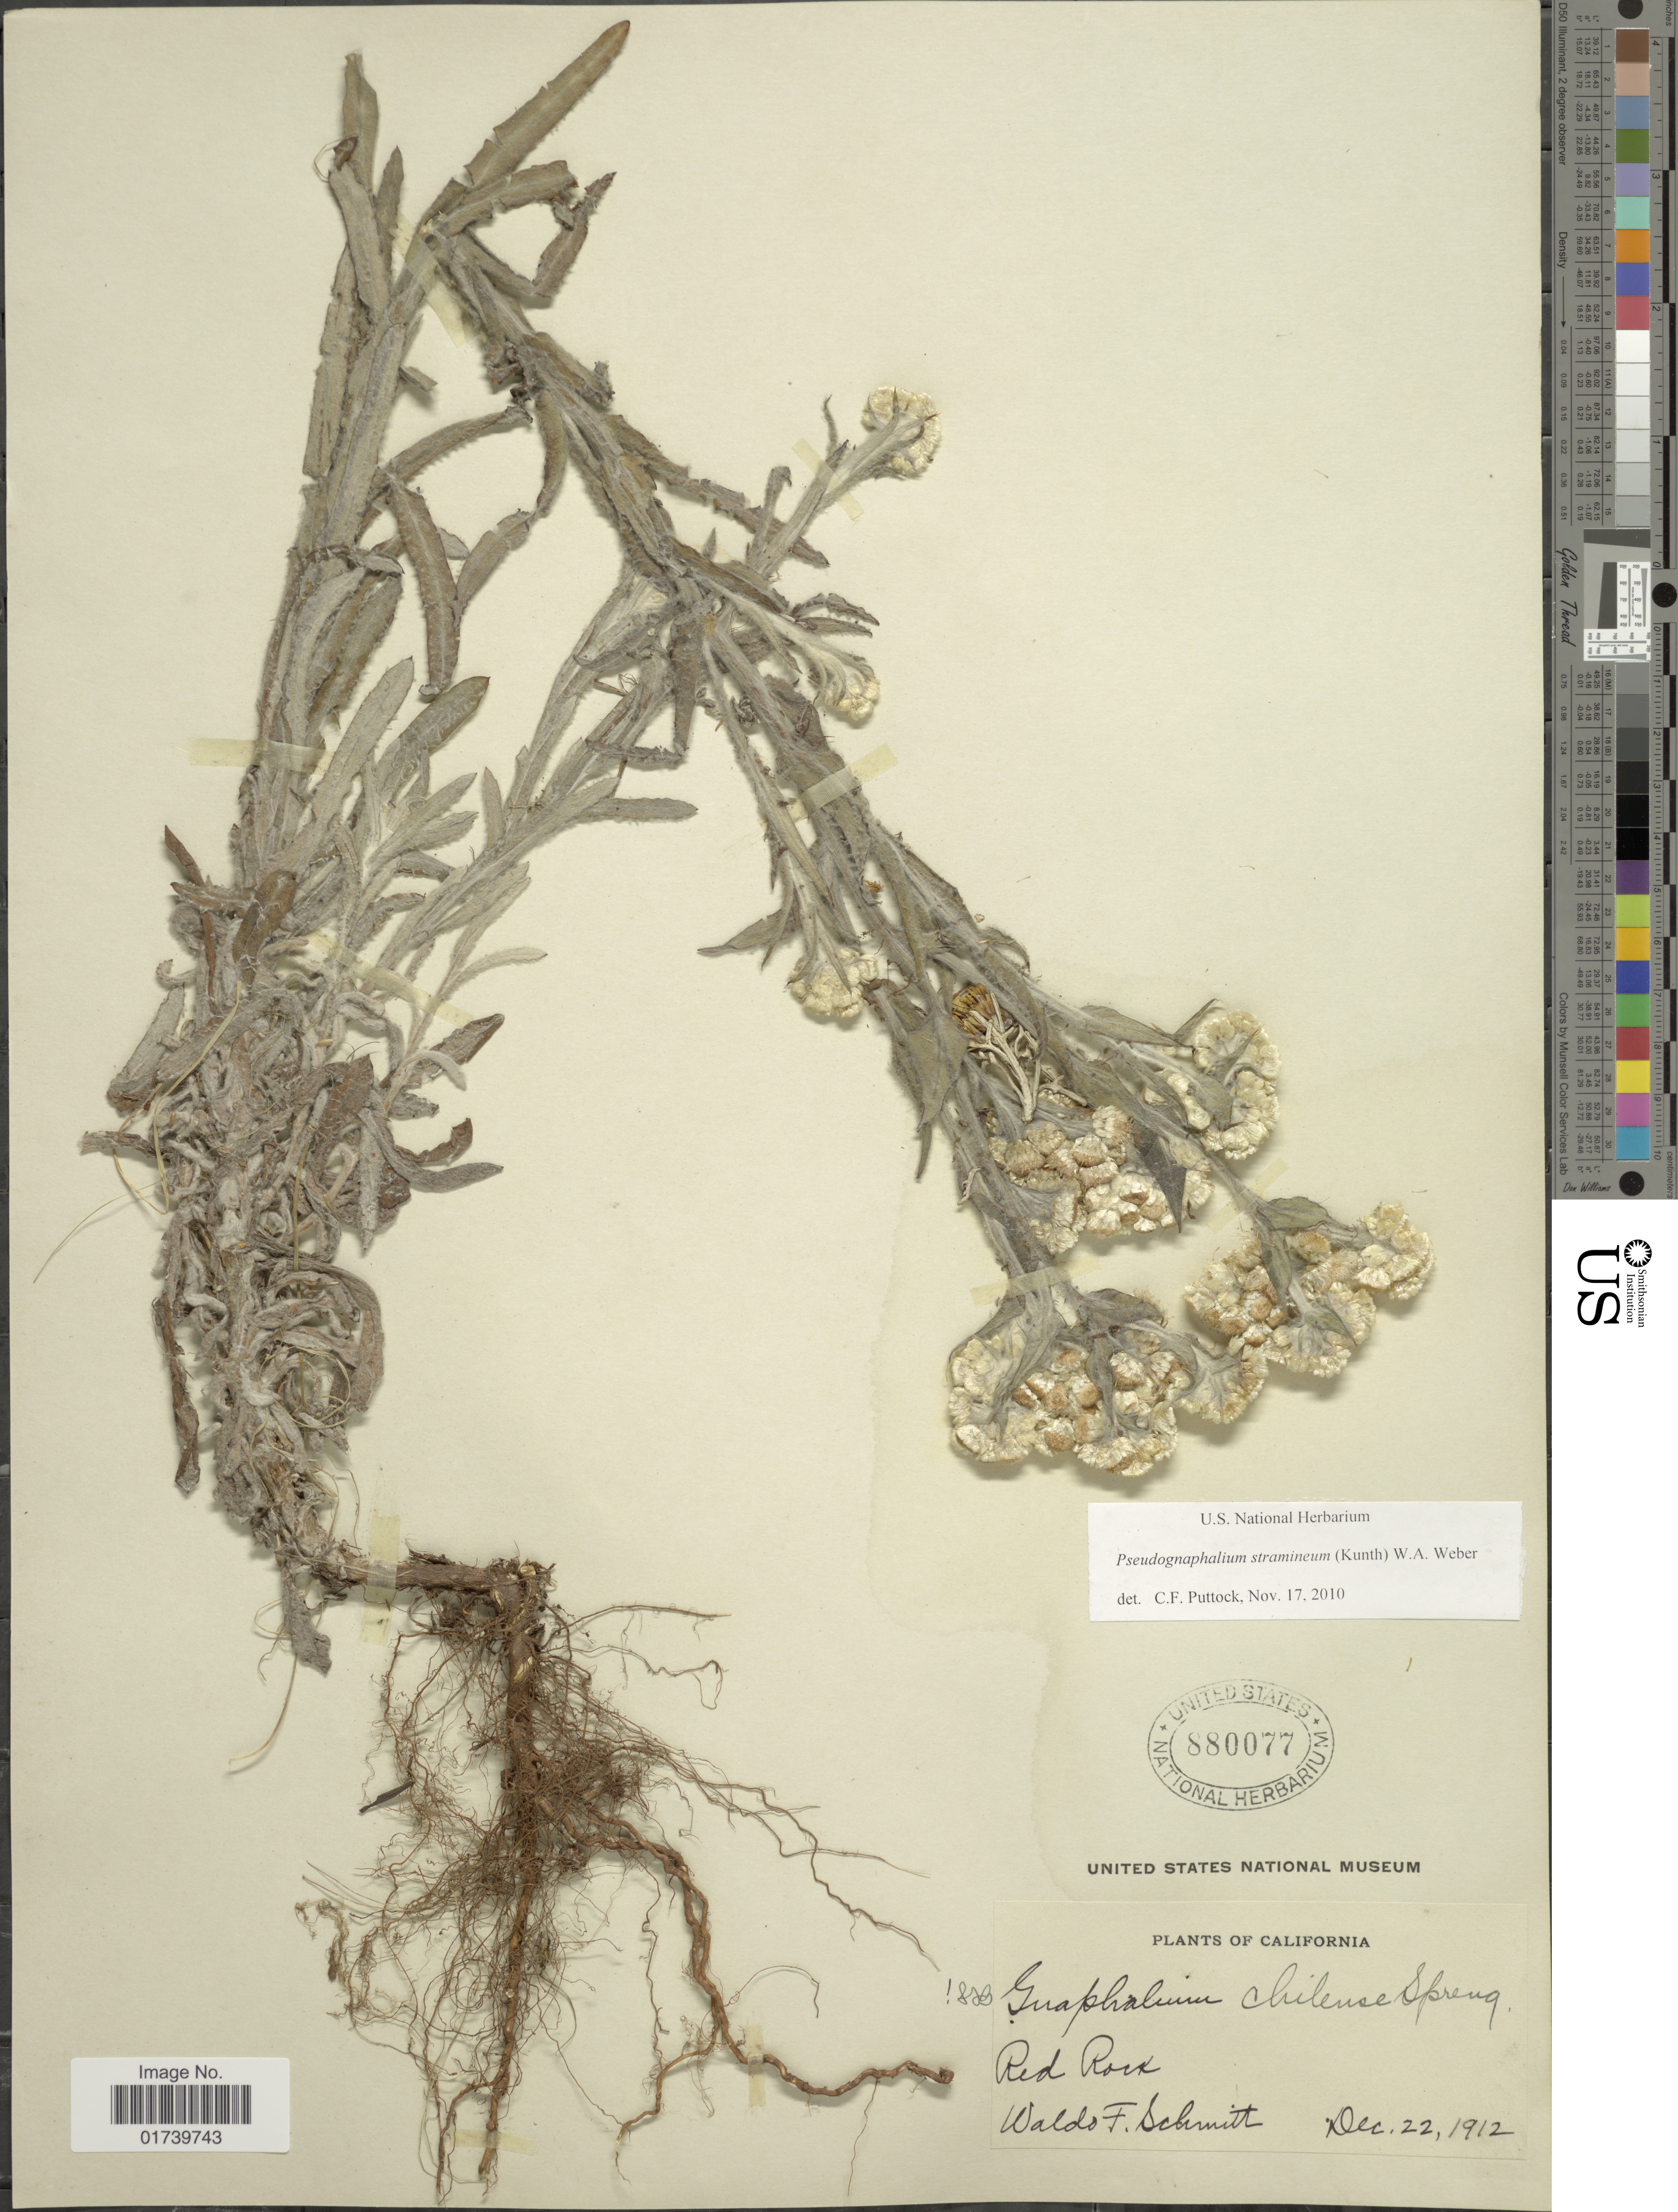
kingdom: Plantae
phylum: Tracheophyta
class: Magnoliopsida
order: Asterales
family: Asteraceae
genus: Pseudognaphalium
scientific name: Pseudognaphalium stramineum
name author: (Kunth) Anderb.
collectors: W. F. Schmitt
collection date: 1912-12-22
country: United States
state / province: California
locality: Red Rock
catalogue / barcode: US 880077